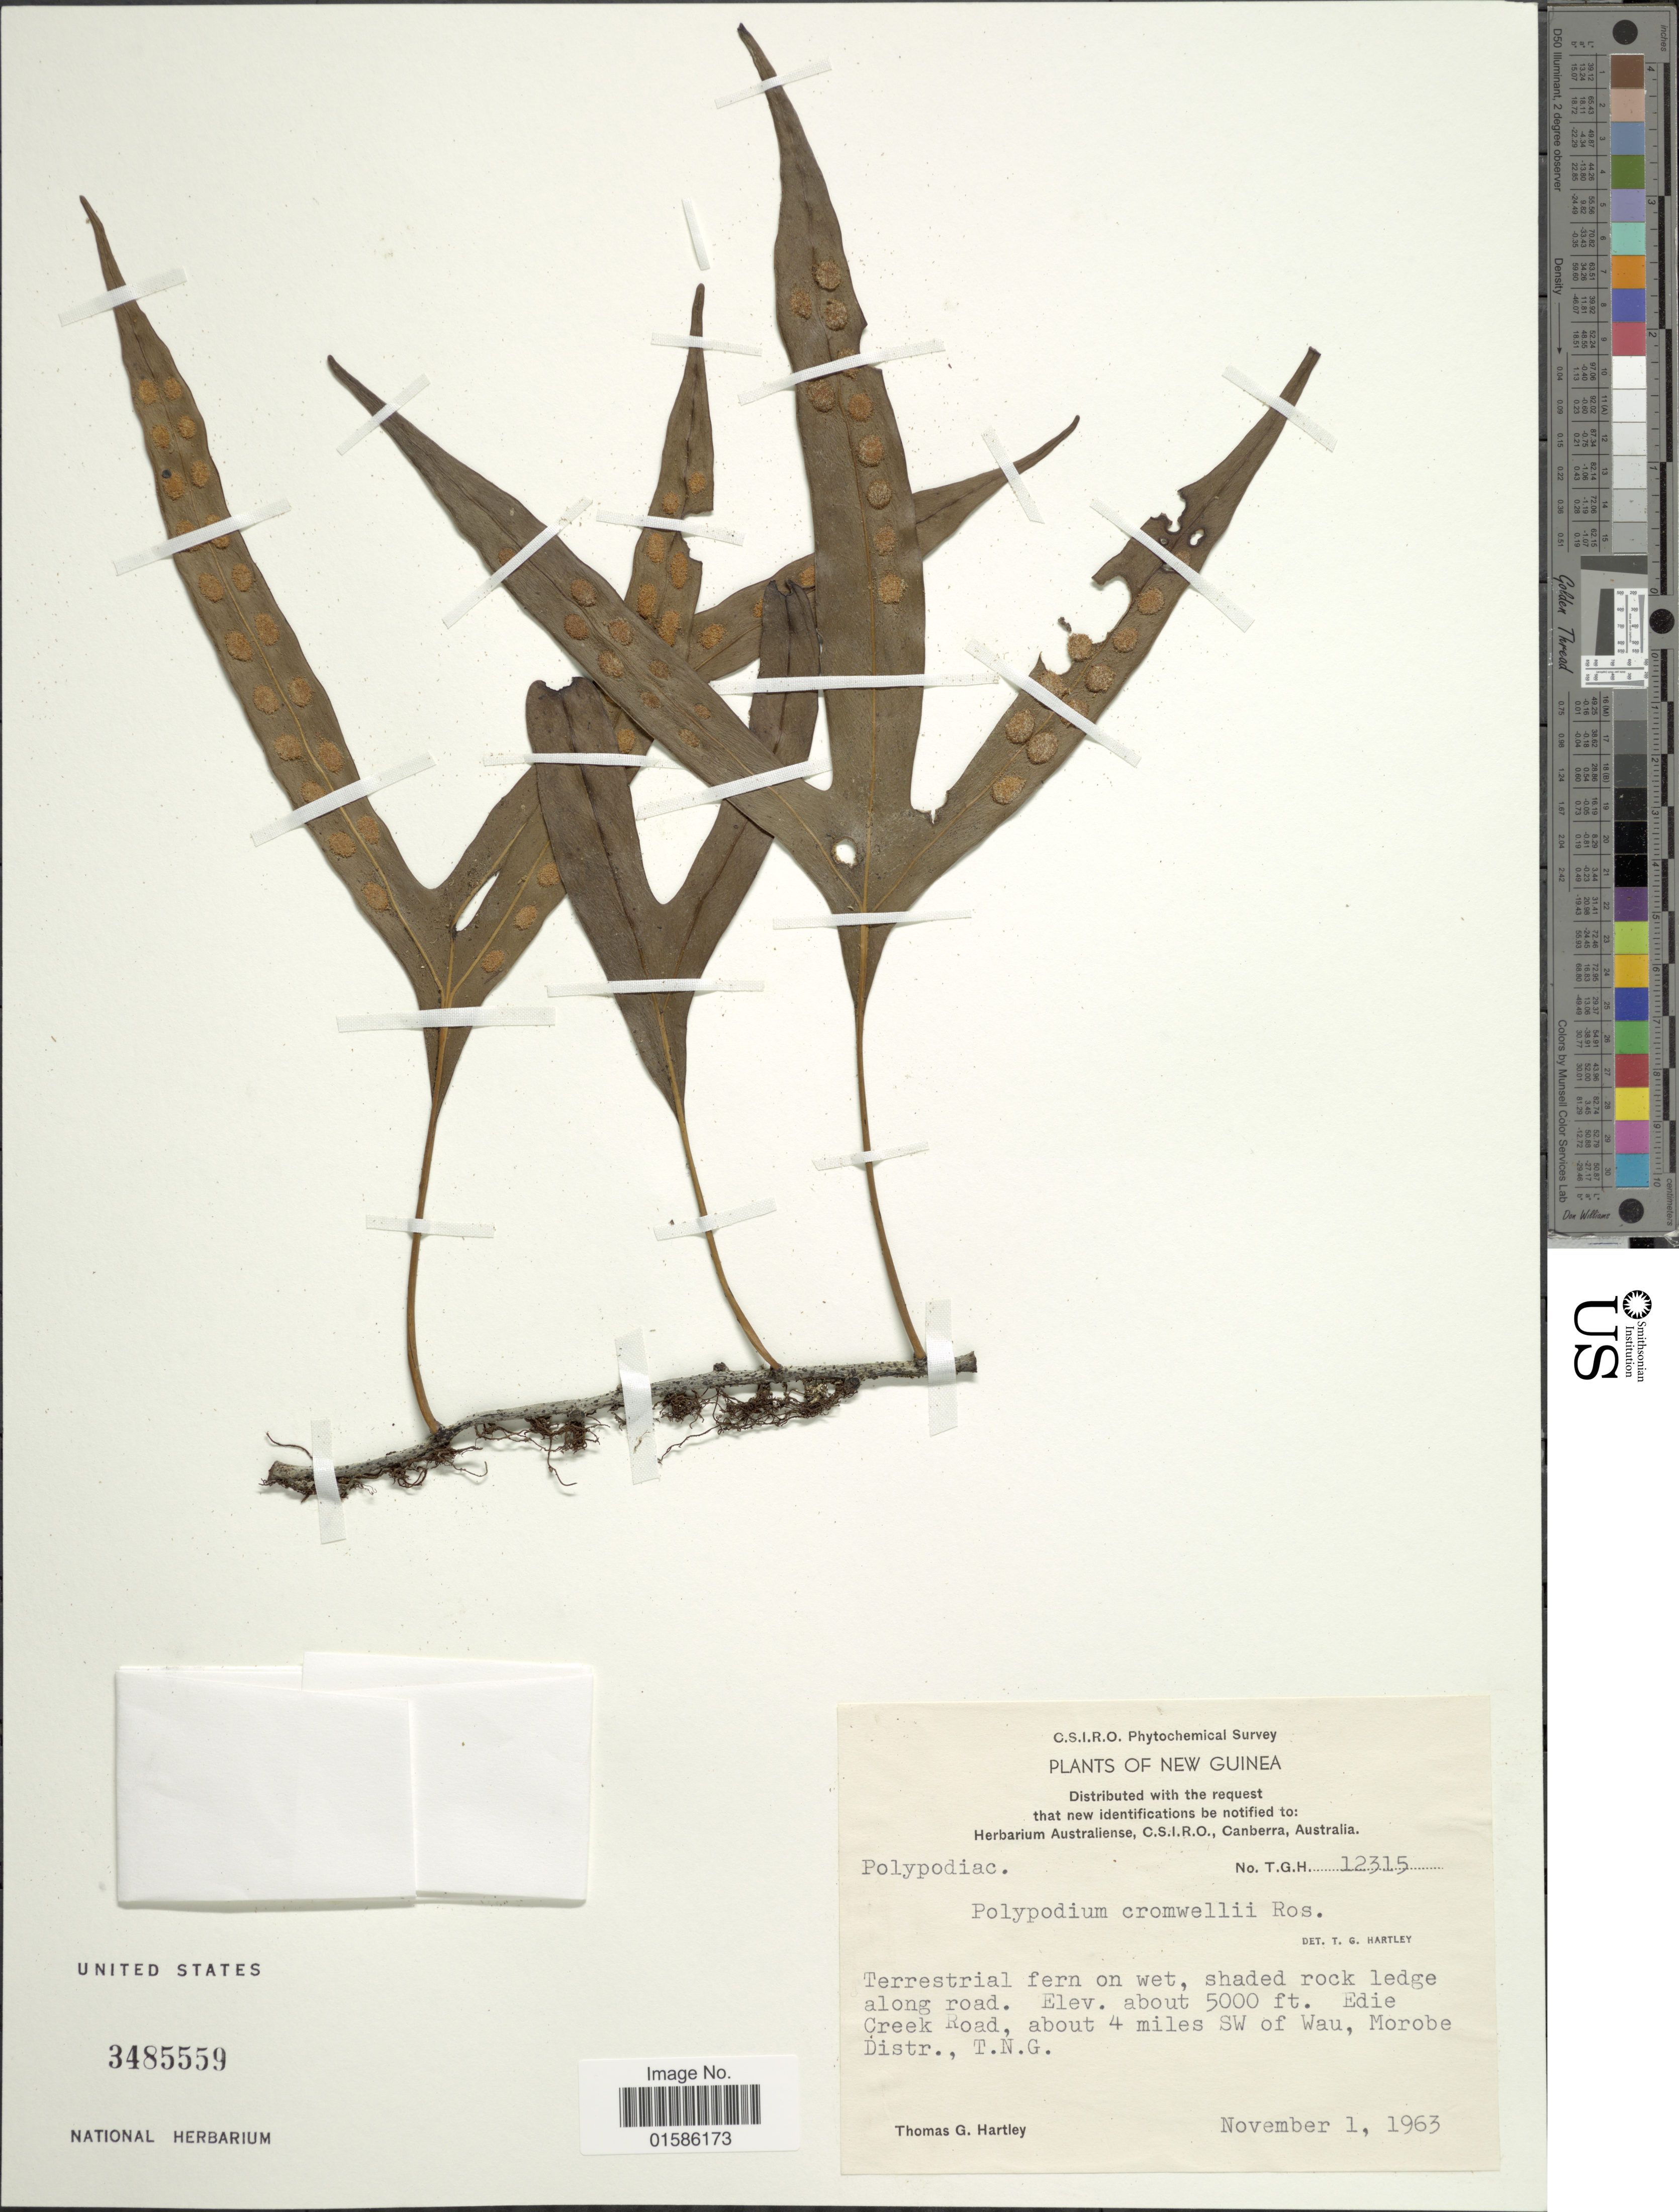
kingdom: Plantae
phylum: Tracheophyta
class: Polypodiopsida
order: Polypodiales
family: Polypodiaceae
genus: Microsorum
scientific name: Microsorum cromwellii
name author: (Rosenst.) Copel.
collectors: T. G. Hartley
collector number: T.G.H. 12315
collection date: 1963-11-01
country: Papua New Guinea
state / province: Morobe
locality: New Guinea, Edie Creek Road, about 4 miles SW of Wau, Morobe Distr., T.N.G.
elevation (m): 1524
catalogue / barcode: US 3485559